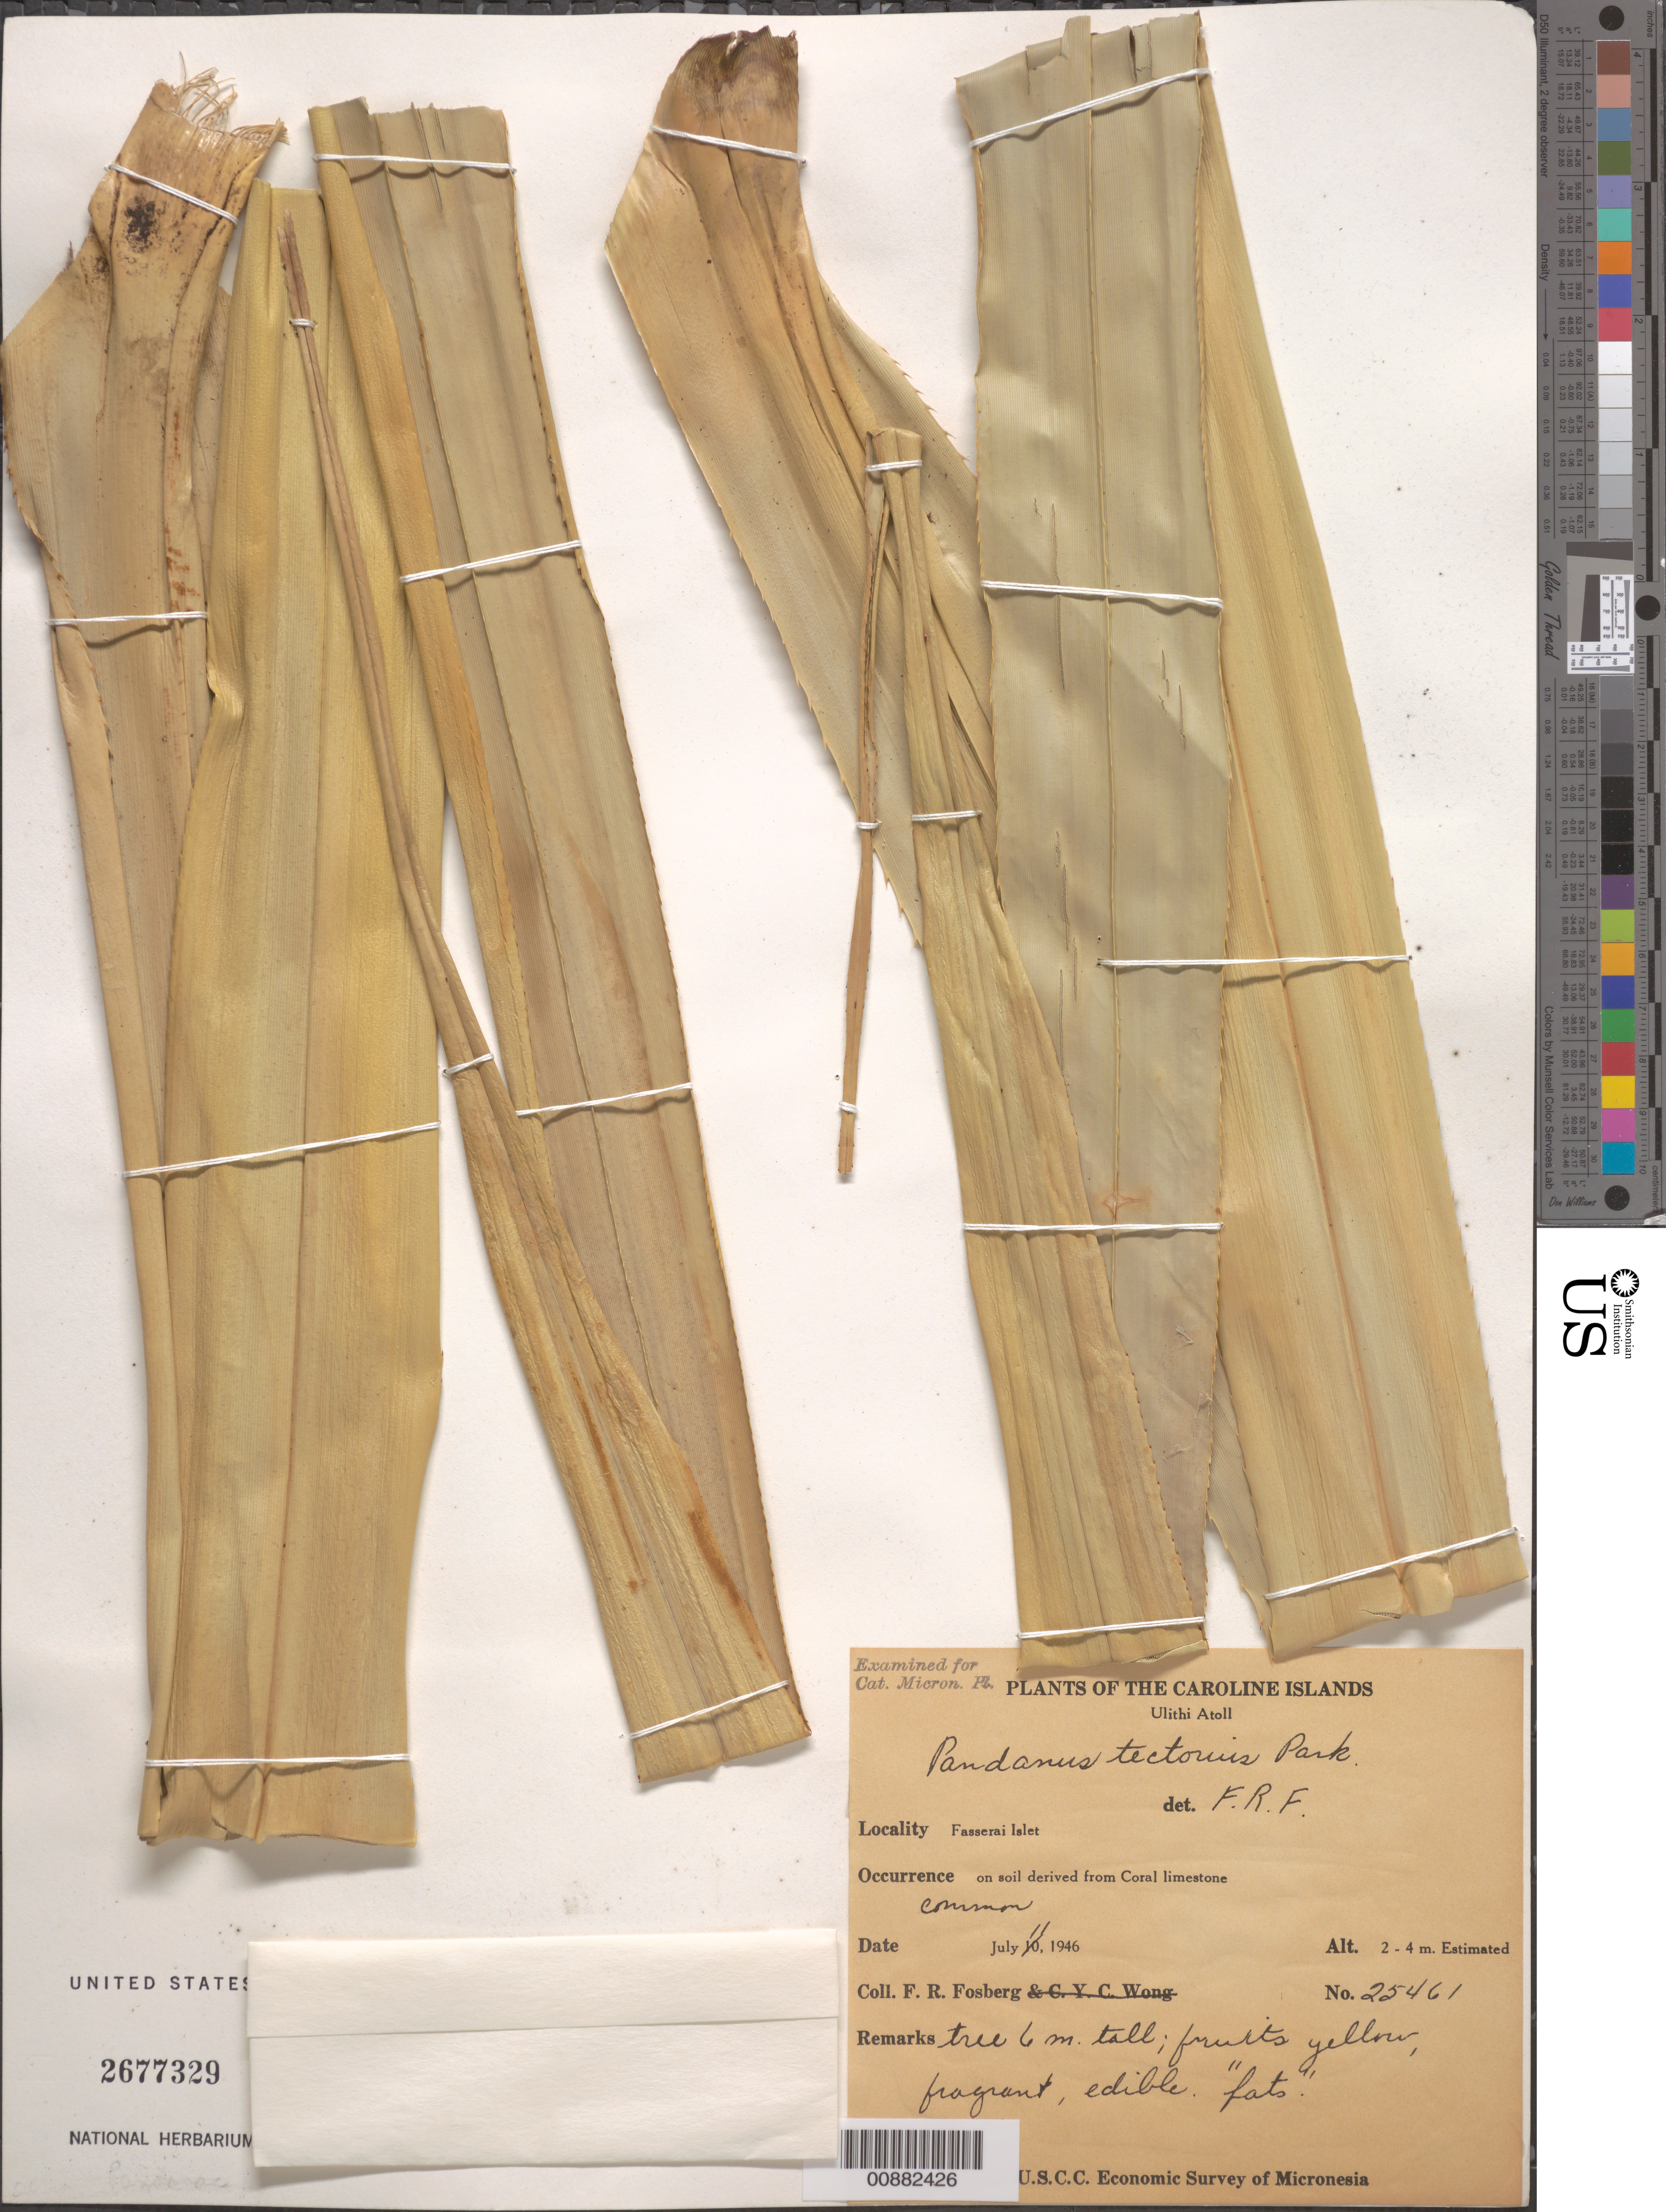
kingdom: Plantae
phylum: Tracheophyta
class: Liliopsida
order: Pandanales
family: Pandanaceae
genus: Pandanus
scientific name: Pandanus tectorius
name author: Parkinson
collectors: F. R. Fosberg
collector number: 25461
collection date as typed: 11 Jul 1946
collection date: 1946-07-11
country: Micronesia, Federated States of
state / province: Yap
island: Ulithi Atoll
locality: Fasserai Islet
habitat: On soil deroved from coral imestone.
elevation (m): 2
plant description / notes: MJD copied to EBDCS- Food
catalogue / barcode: US 2677329